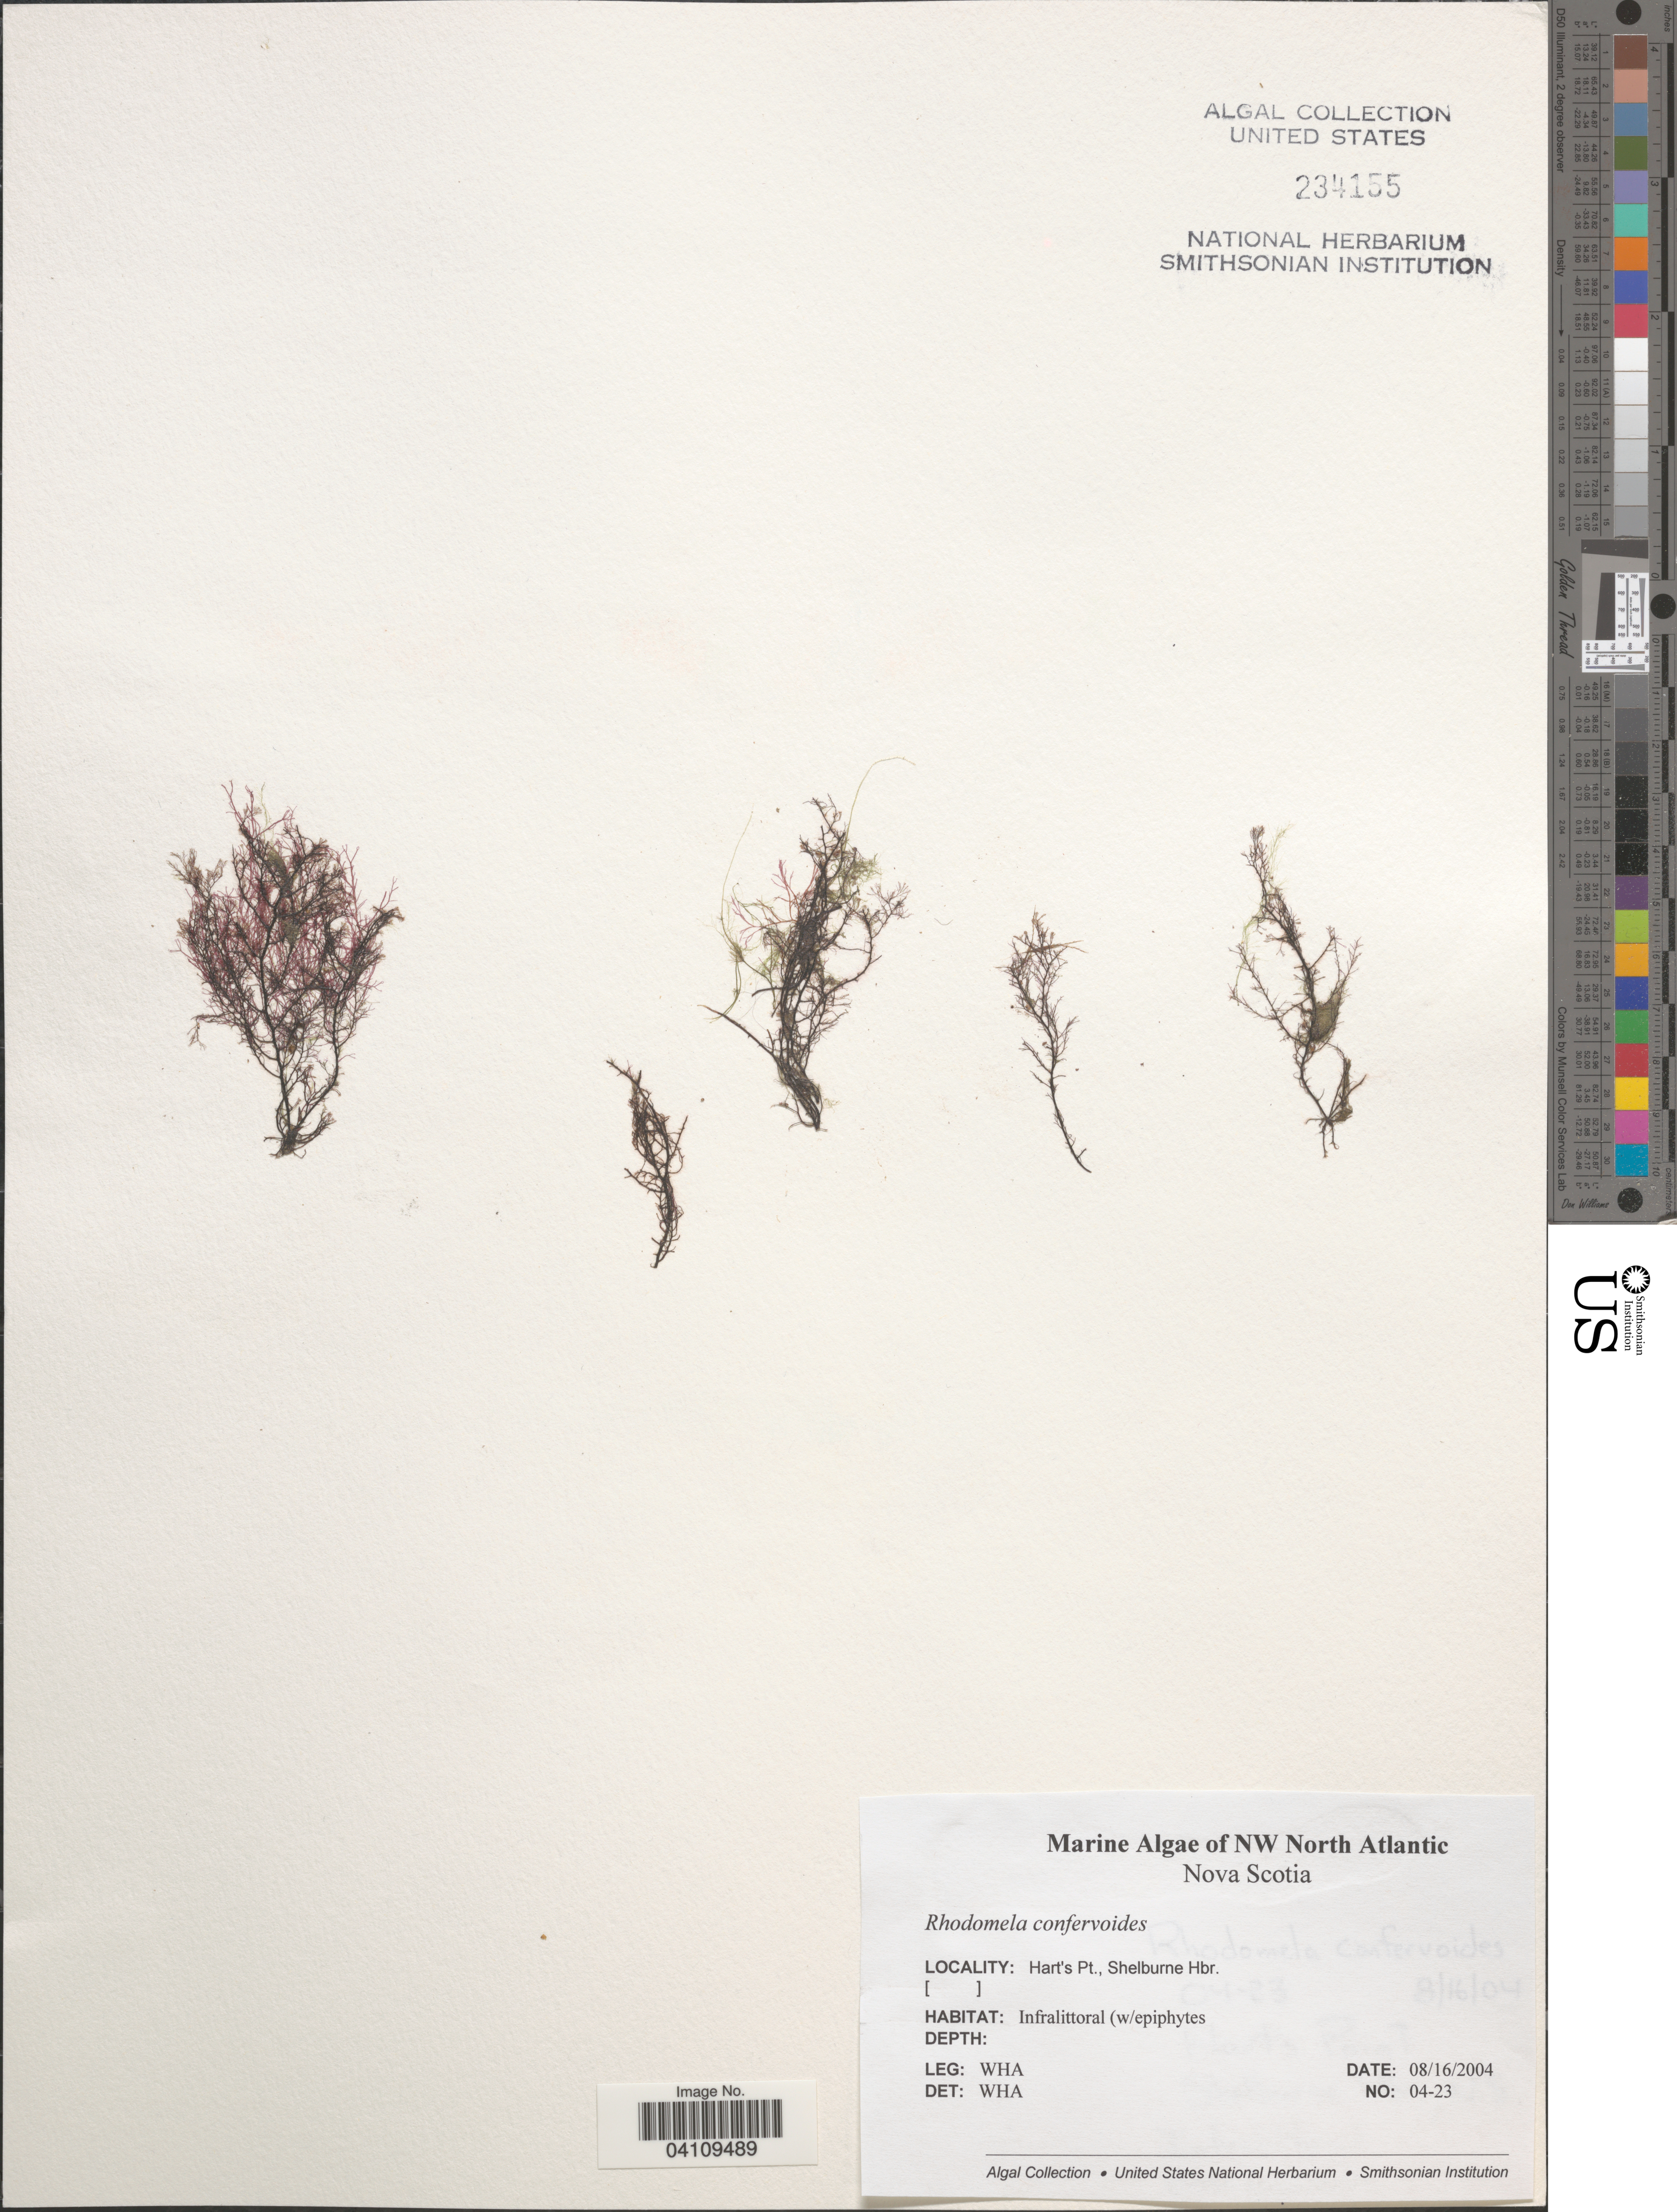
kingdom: Plantae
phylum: Rhodophyta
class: Florideophyceae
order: Ceramiales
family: Rhodomelaceae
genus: Rhodomela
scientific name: Rhodomela confervoides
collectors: W. H. Adey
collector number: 04-23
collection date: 2004-08-16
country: Canada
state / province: Nova Scotia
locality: NW North Atlantic. Hart's Pt., Shelburne Hbr.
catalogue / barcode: US 234155